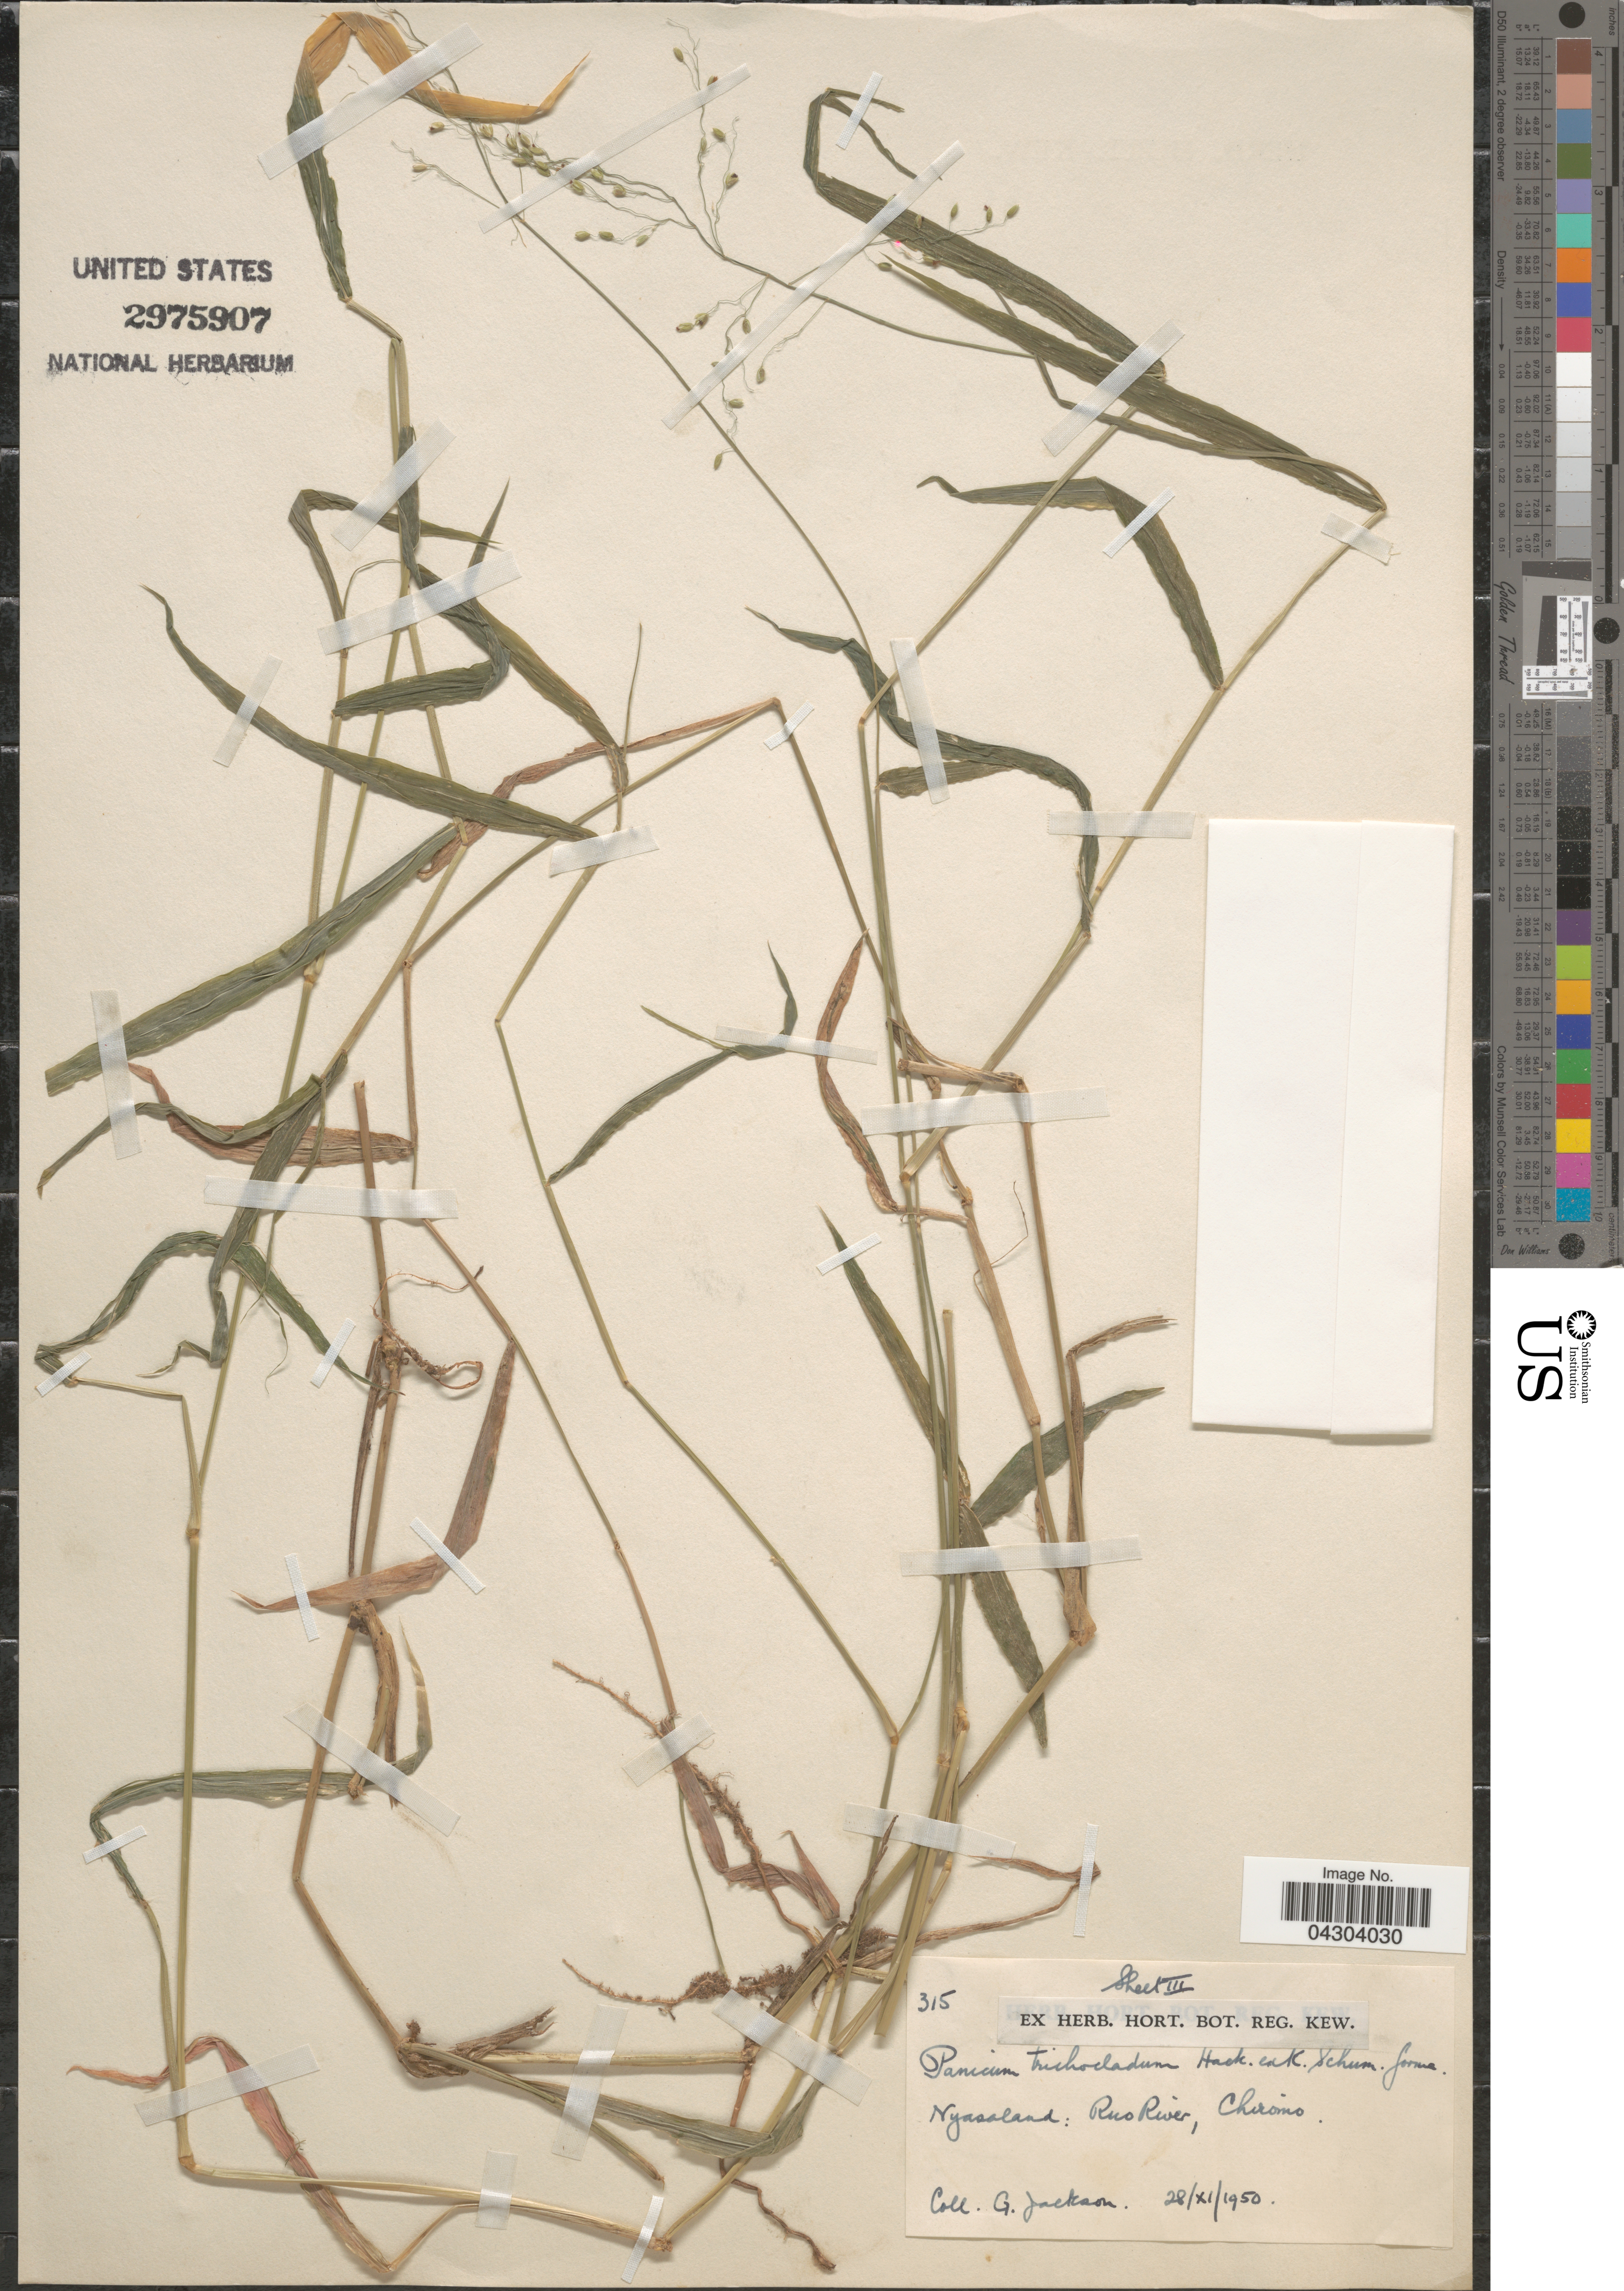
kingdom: Plantae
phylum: Tracheophyta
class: Liliopsida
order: Poales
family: Poaceae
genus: Panicum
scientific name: Panicum trichocladum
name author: Hack. ex K. Schum. in Engl.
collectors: G. Jackson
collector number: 315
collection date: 1950-11-28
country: Malawi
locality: Nyasaland: Ruo River, Chiromo.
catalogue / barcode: US 2975907